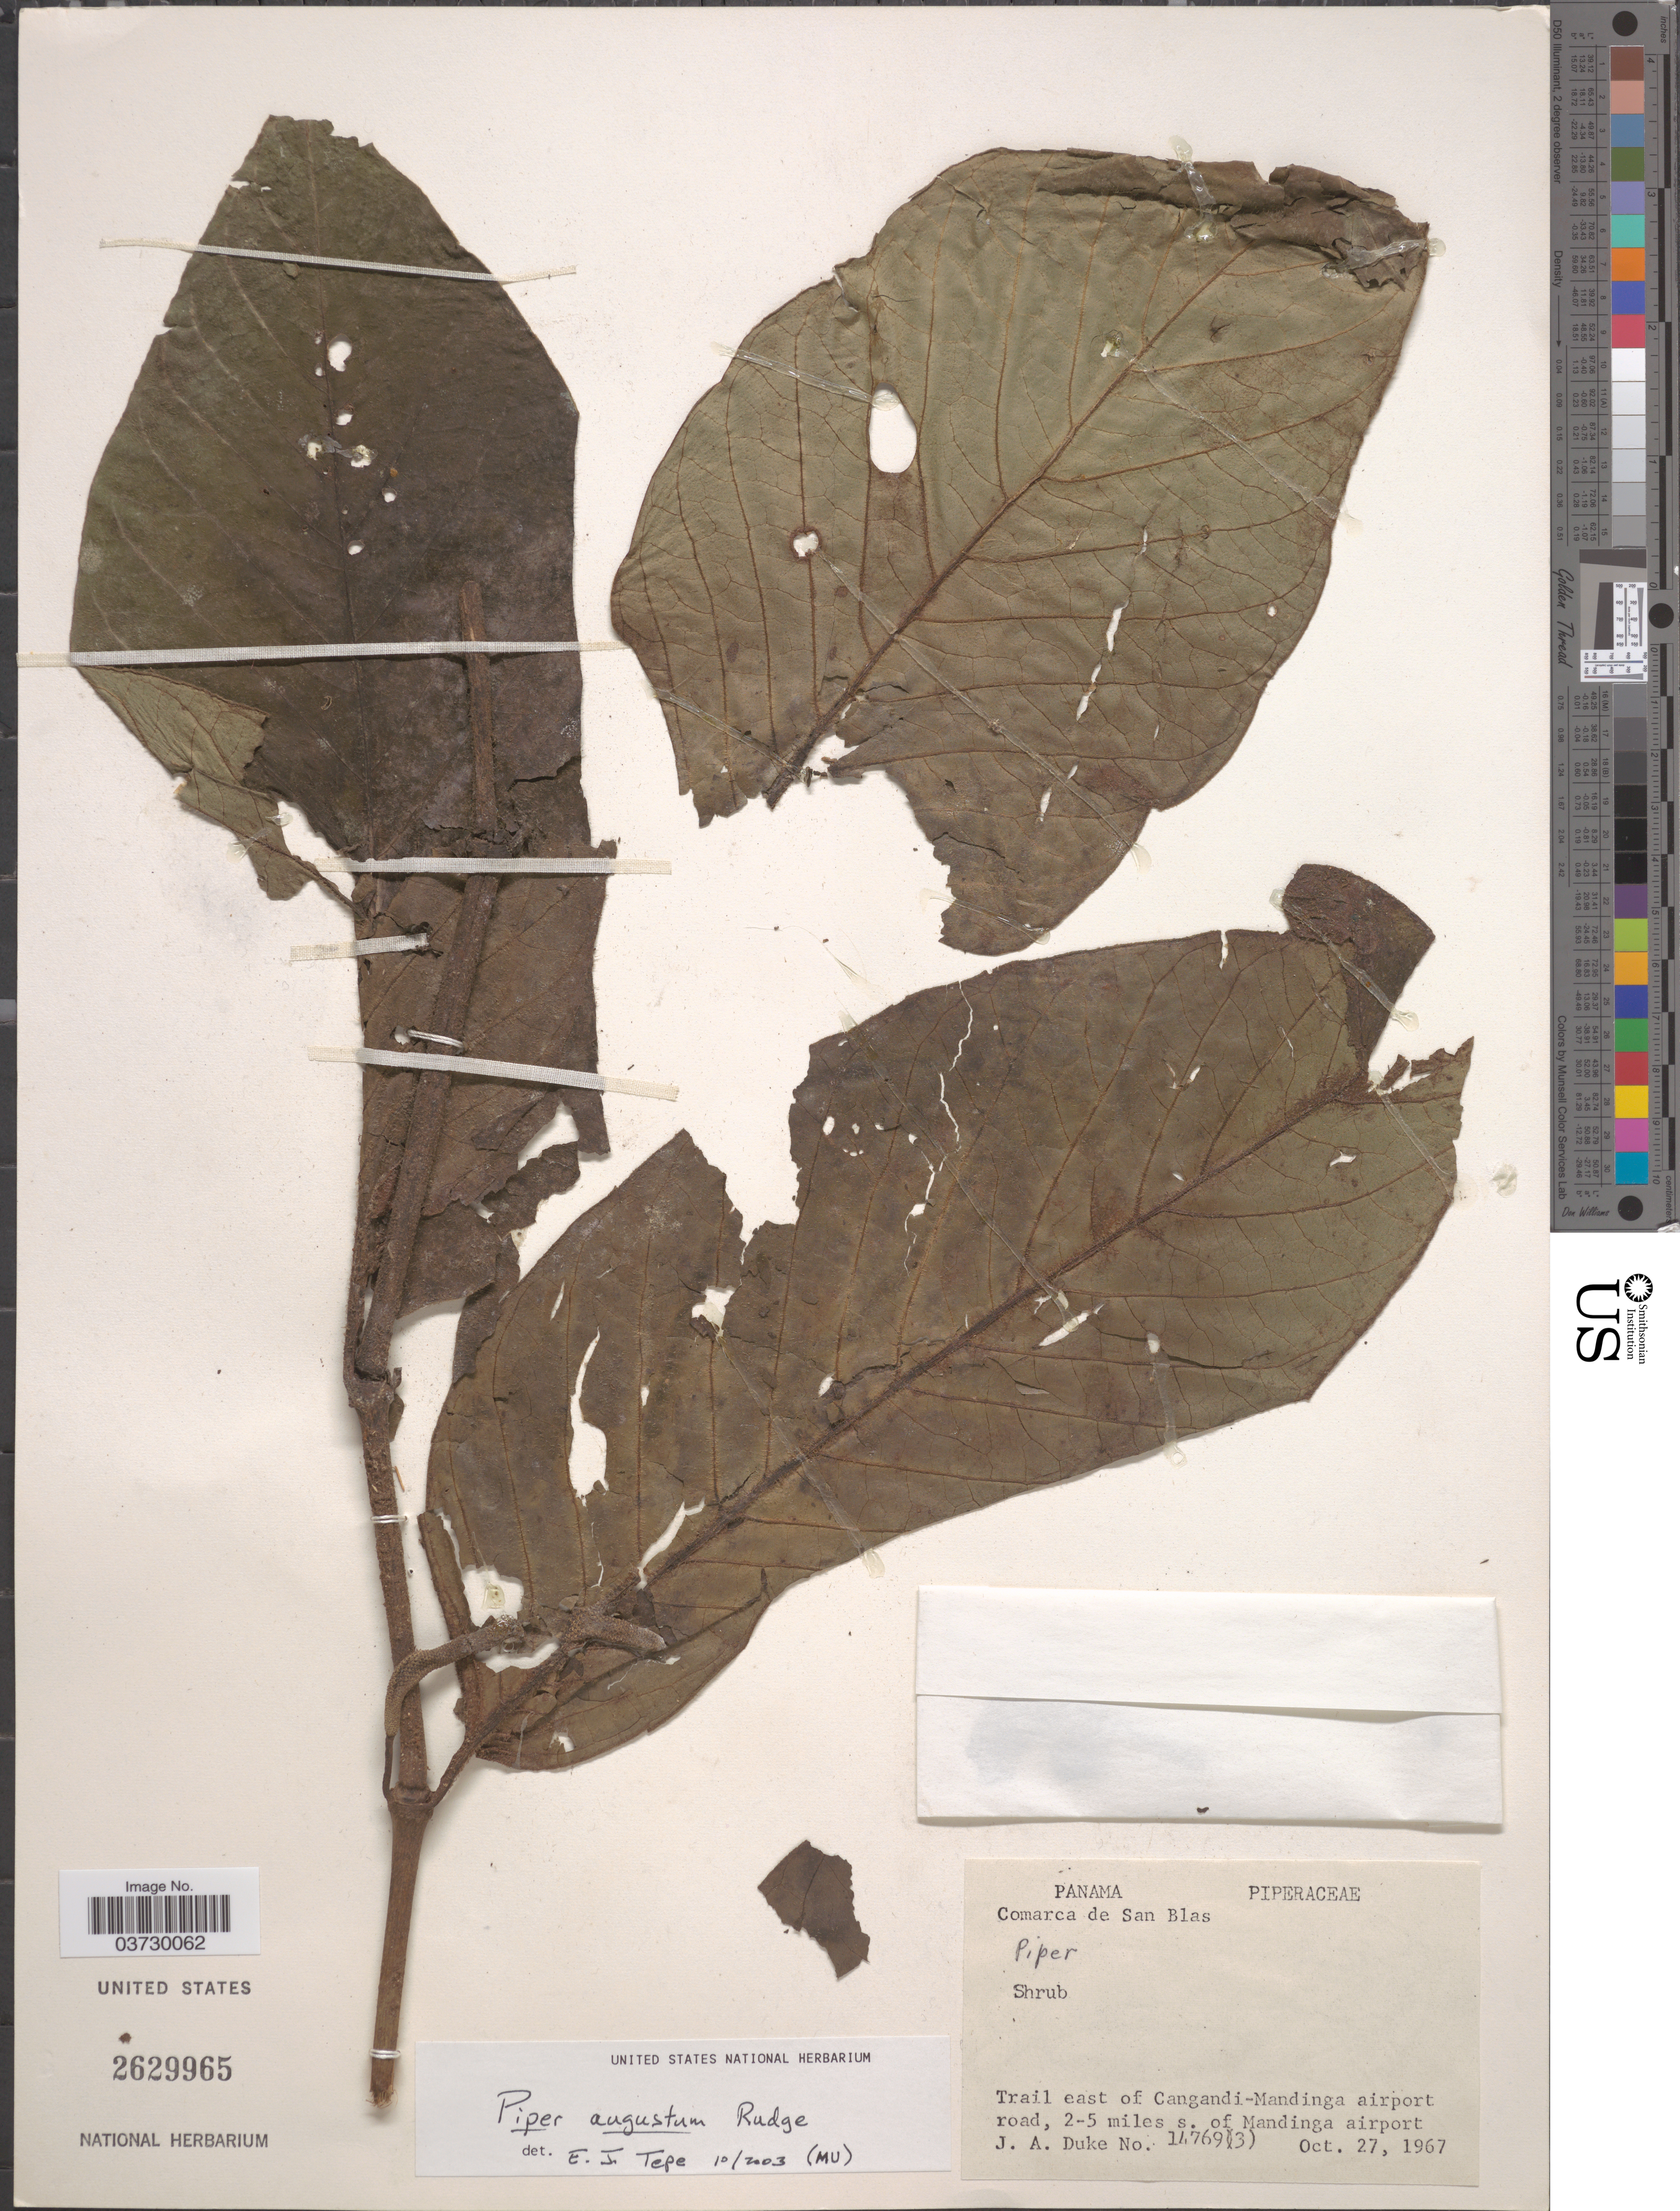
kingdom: Plantae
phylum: Tracheophyta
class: Magnoliopsida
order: Piperales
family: Piperaceae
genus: Piper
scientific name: Piper augustum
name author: Rudge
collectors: J. A. Duke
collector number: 14769(3)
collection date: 1967-10-27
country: Panama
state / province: Kuna Yala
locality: Comarca de San Blas. Trail east of Cangandi-Mandinga airport road, 2-5 miles s. of Mandinga airport.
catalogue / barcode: US 2629965